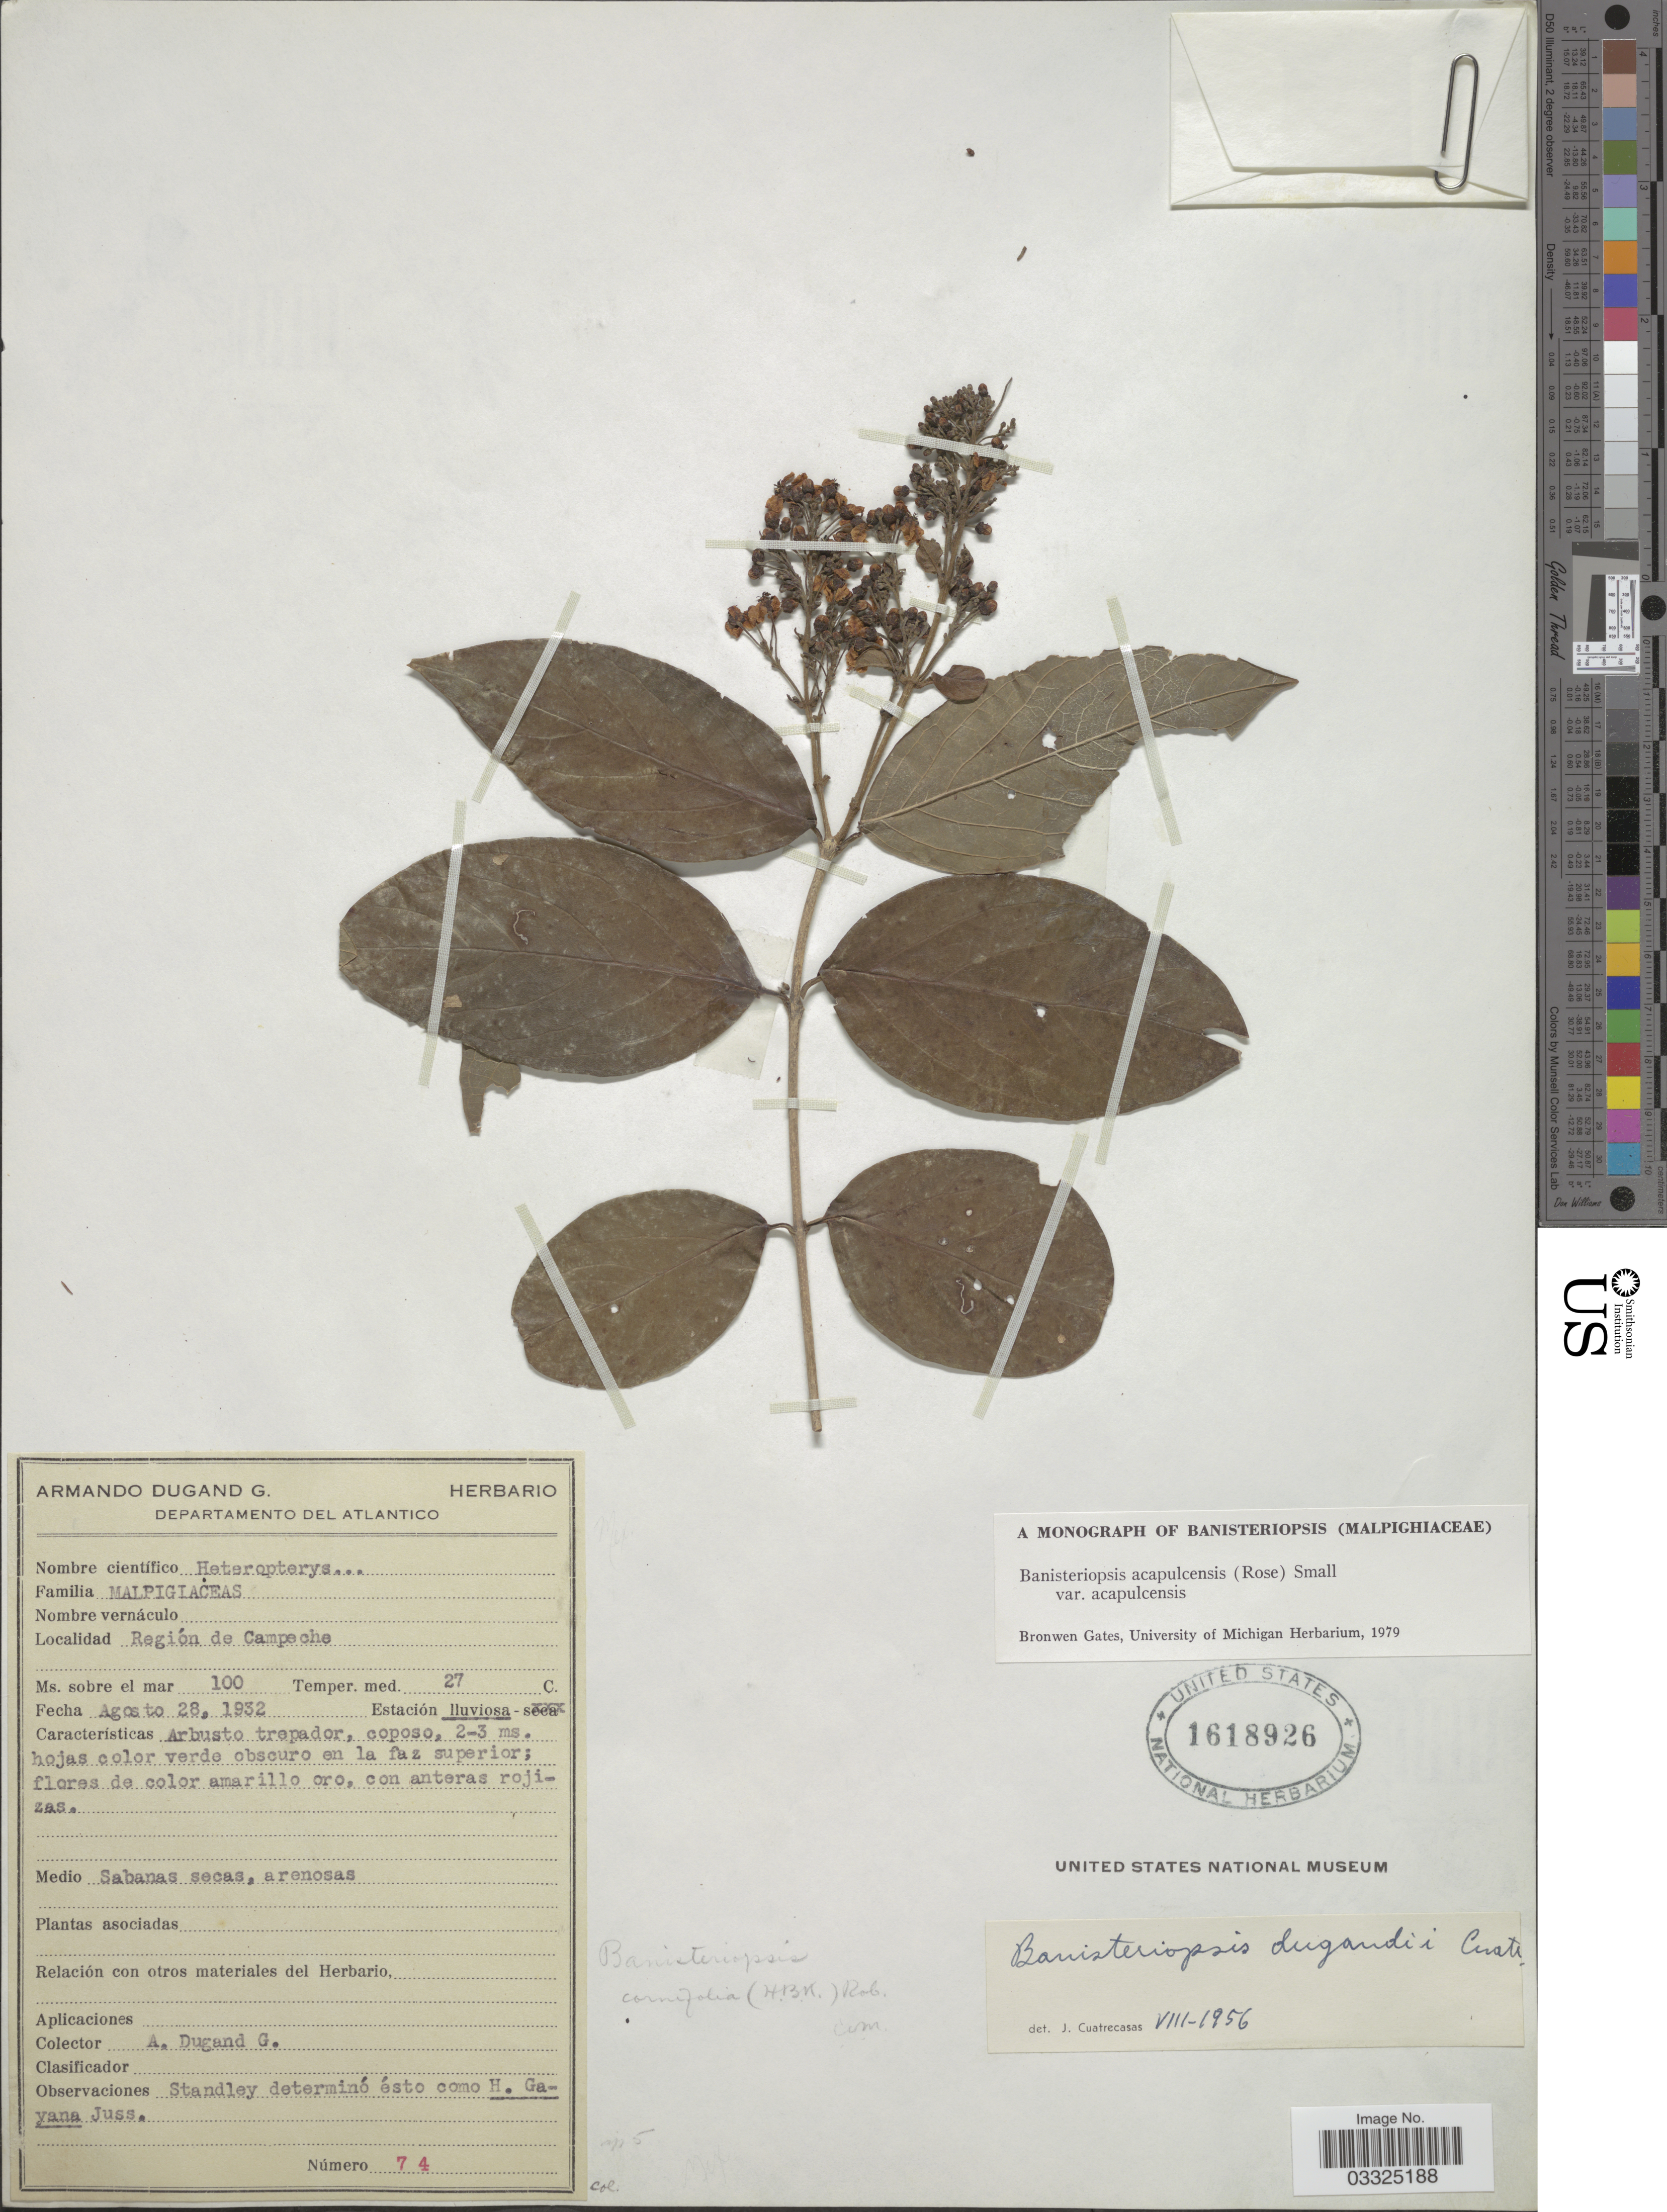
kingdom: Plantae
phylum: Tracheophyta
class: Magnoliopsida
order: Malpighiales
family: Malpighiaceae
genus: Bronwenia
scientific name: Bronwenia acapulcensis var. acapulcensis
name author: (Rose) W.R. Anderson & C. Davis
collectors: A. Dugand G.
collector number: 74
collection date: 1932-08-28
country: Colombia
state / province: Atlántico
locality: Departamento del Atlantico, Región de Campeche.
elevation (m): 100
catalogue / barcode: US 1618926